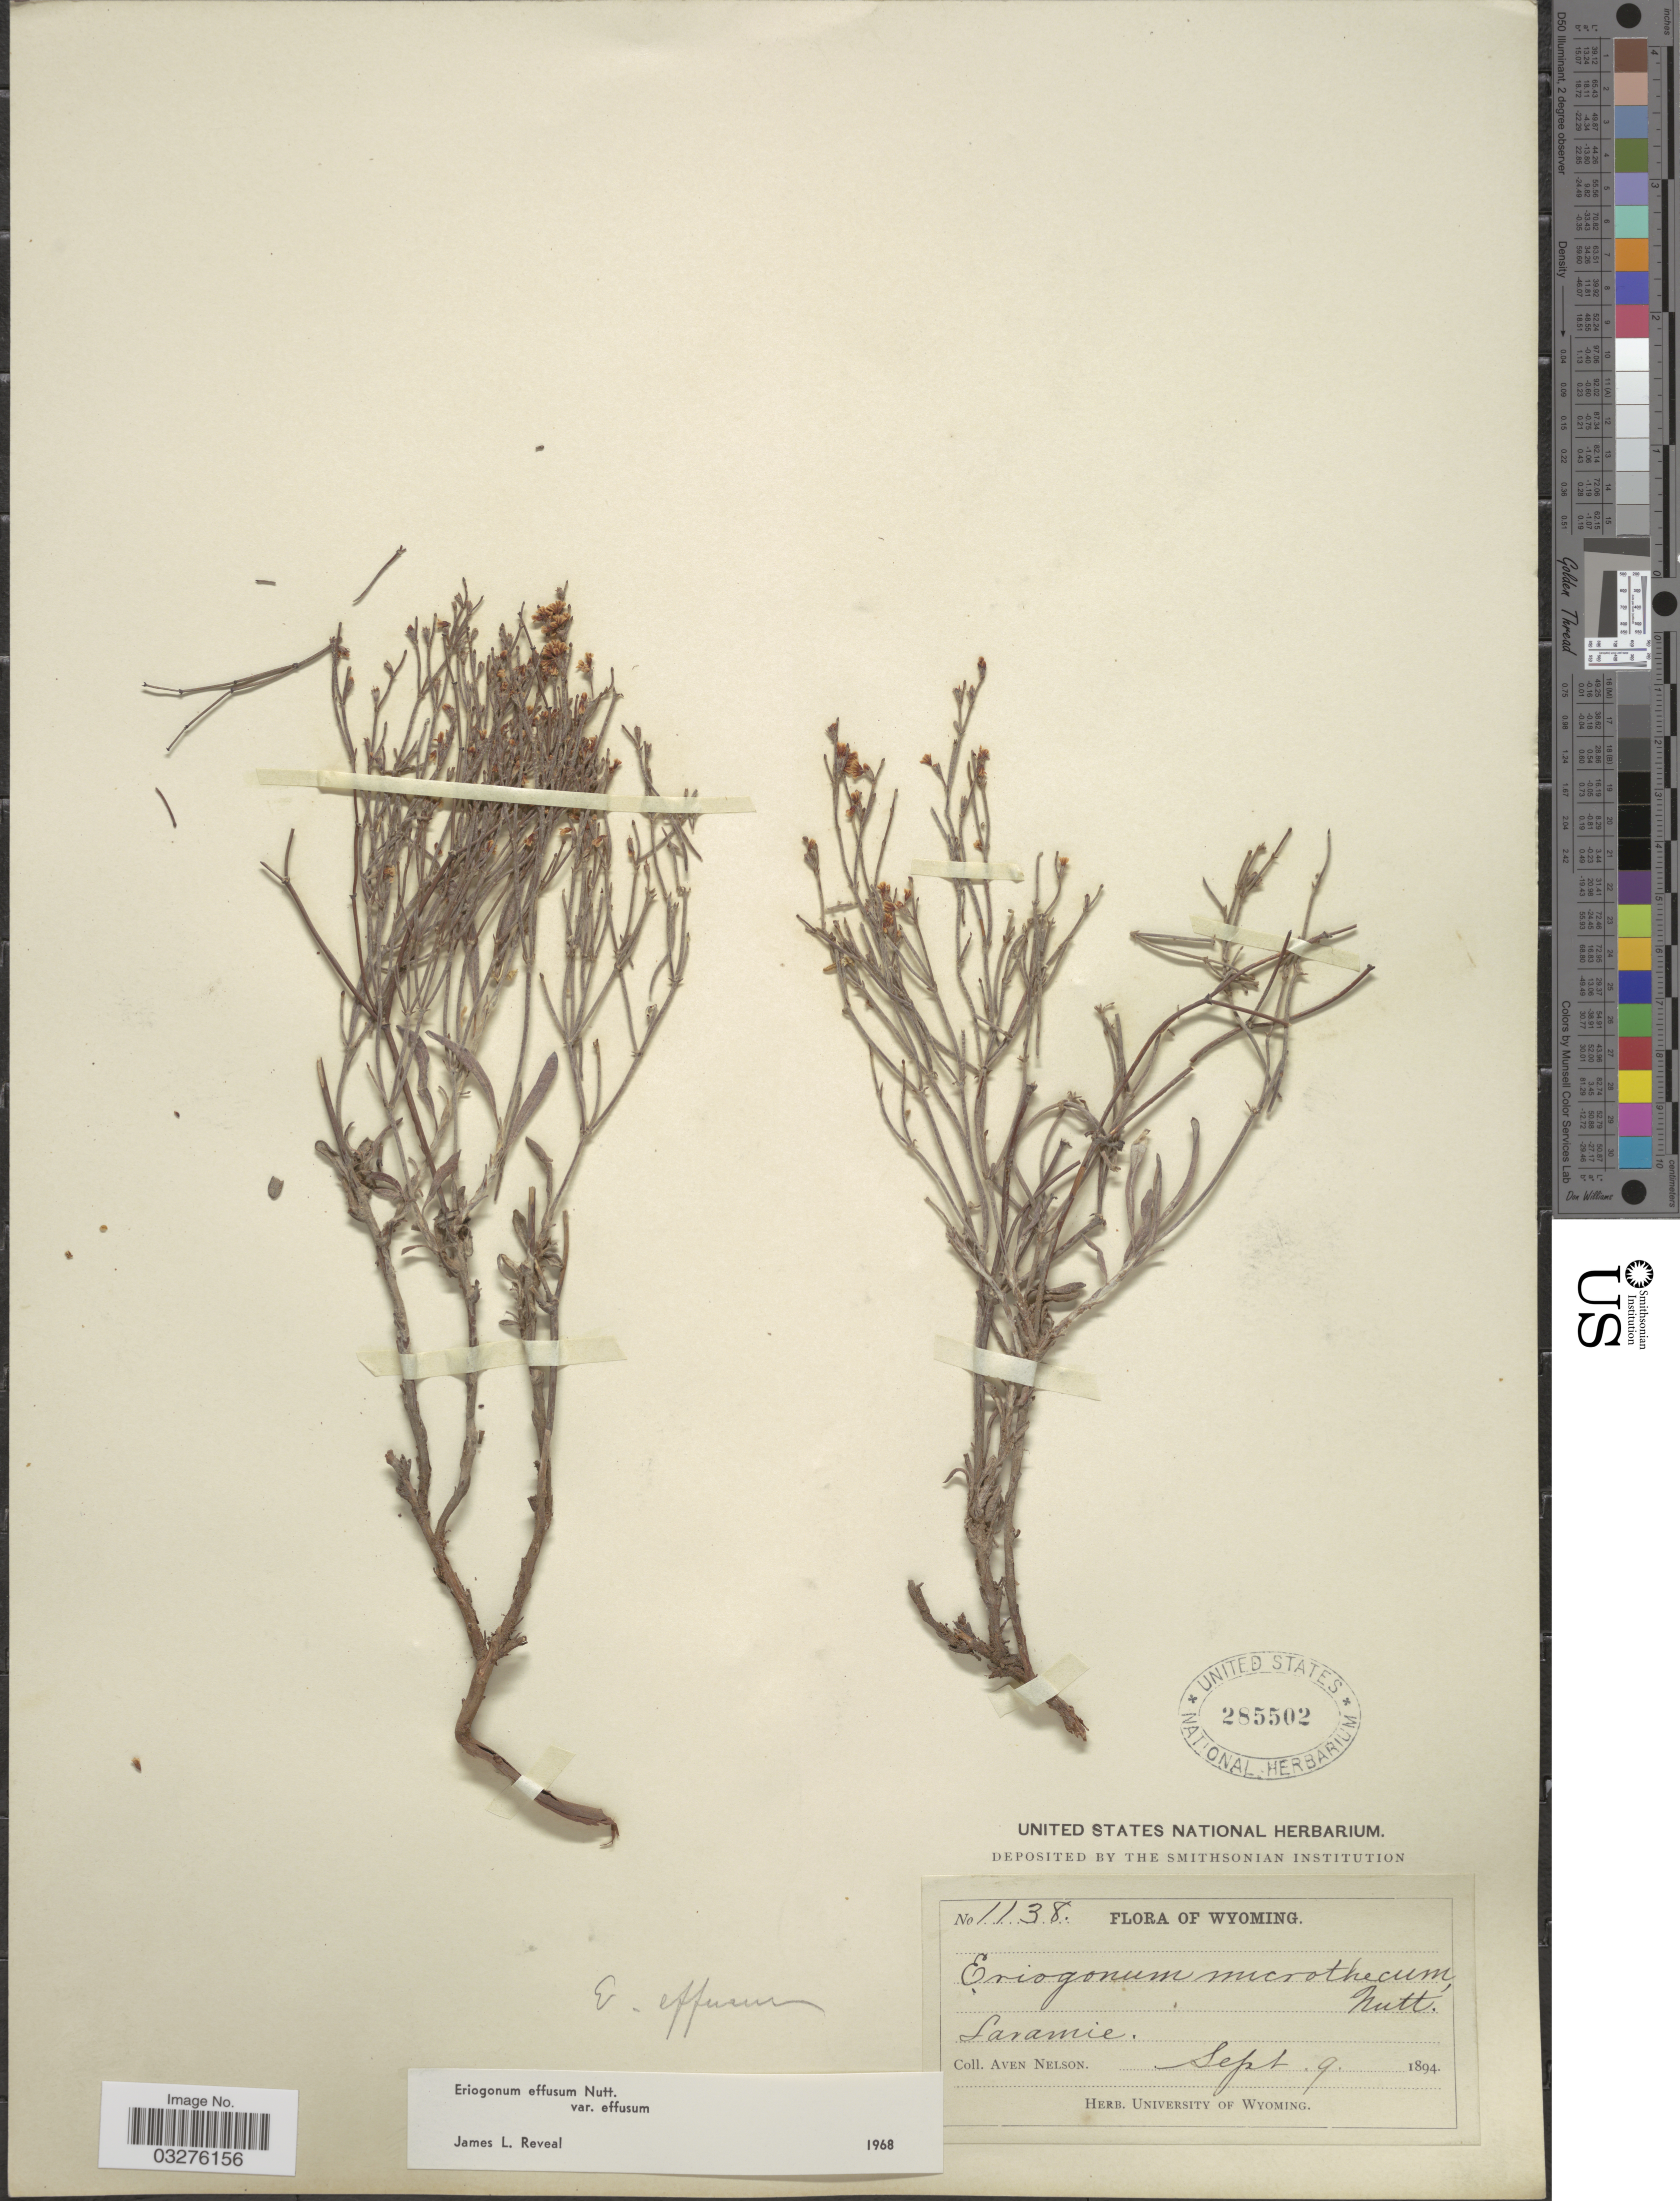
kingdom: Plantae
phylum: Tracheophyta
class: Magnoliopsida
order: Caryophyllales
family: Polygonaceae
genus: Eriogonum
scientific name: Eriogonum effusum var. effusum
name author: Nutt.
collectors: A. Nelson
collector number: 1138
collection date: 1894-09-09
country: United States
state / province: Wyoming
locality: Laramie.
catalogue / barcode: US 285502